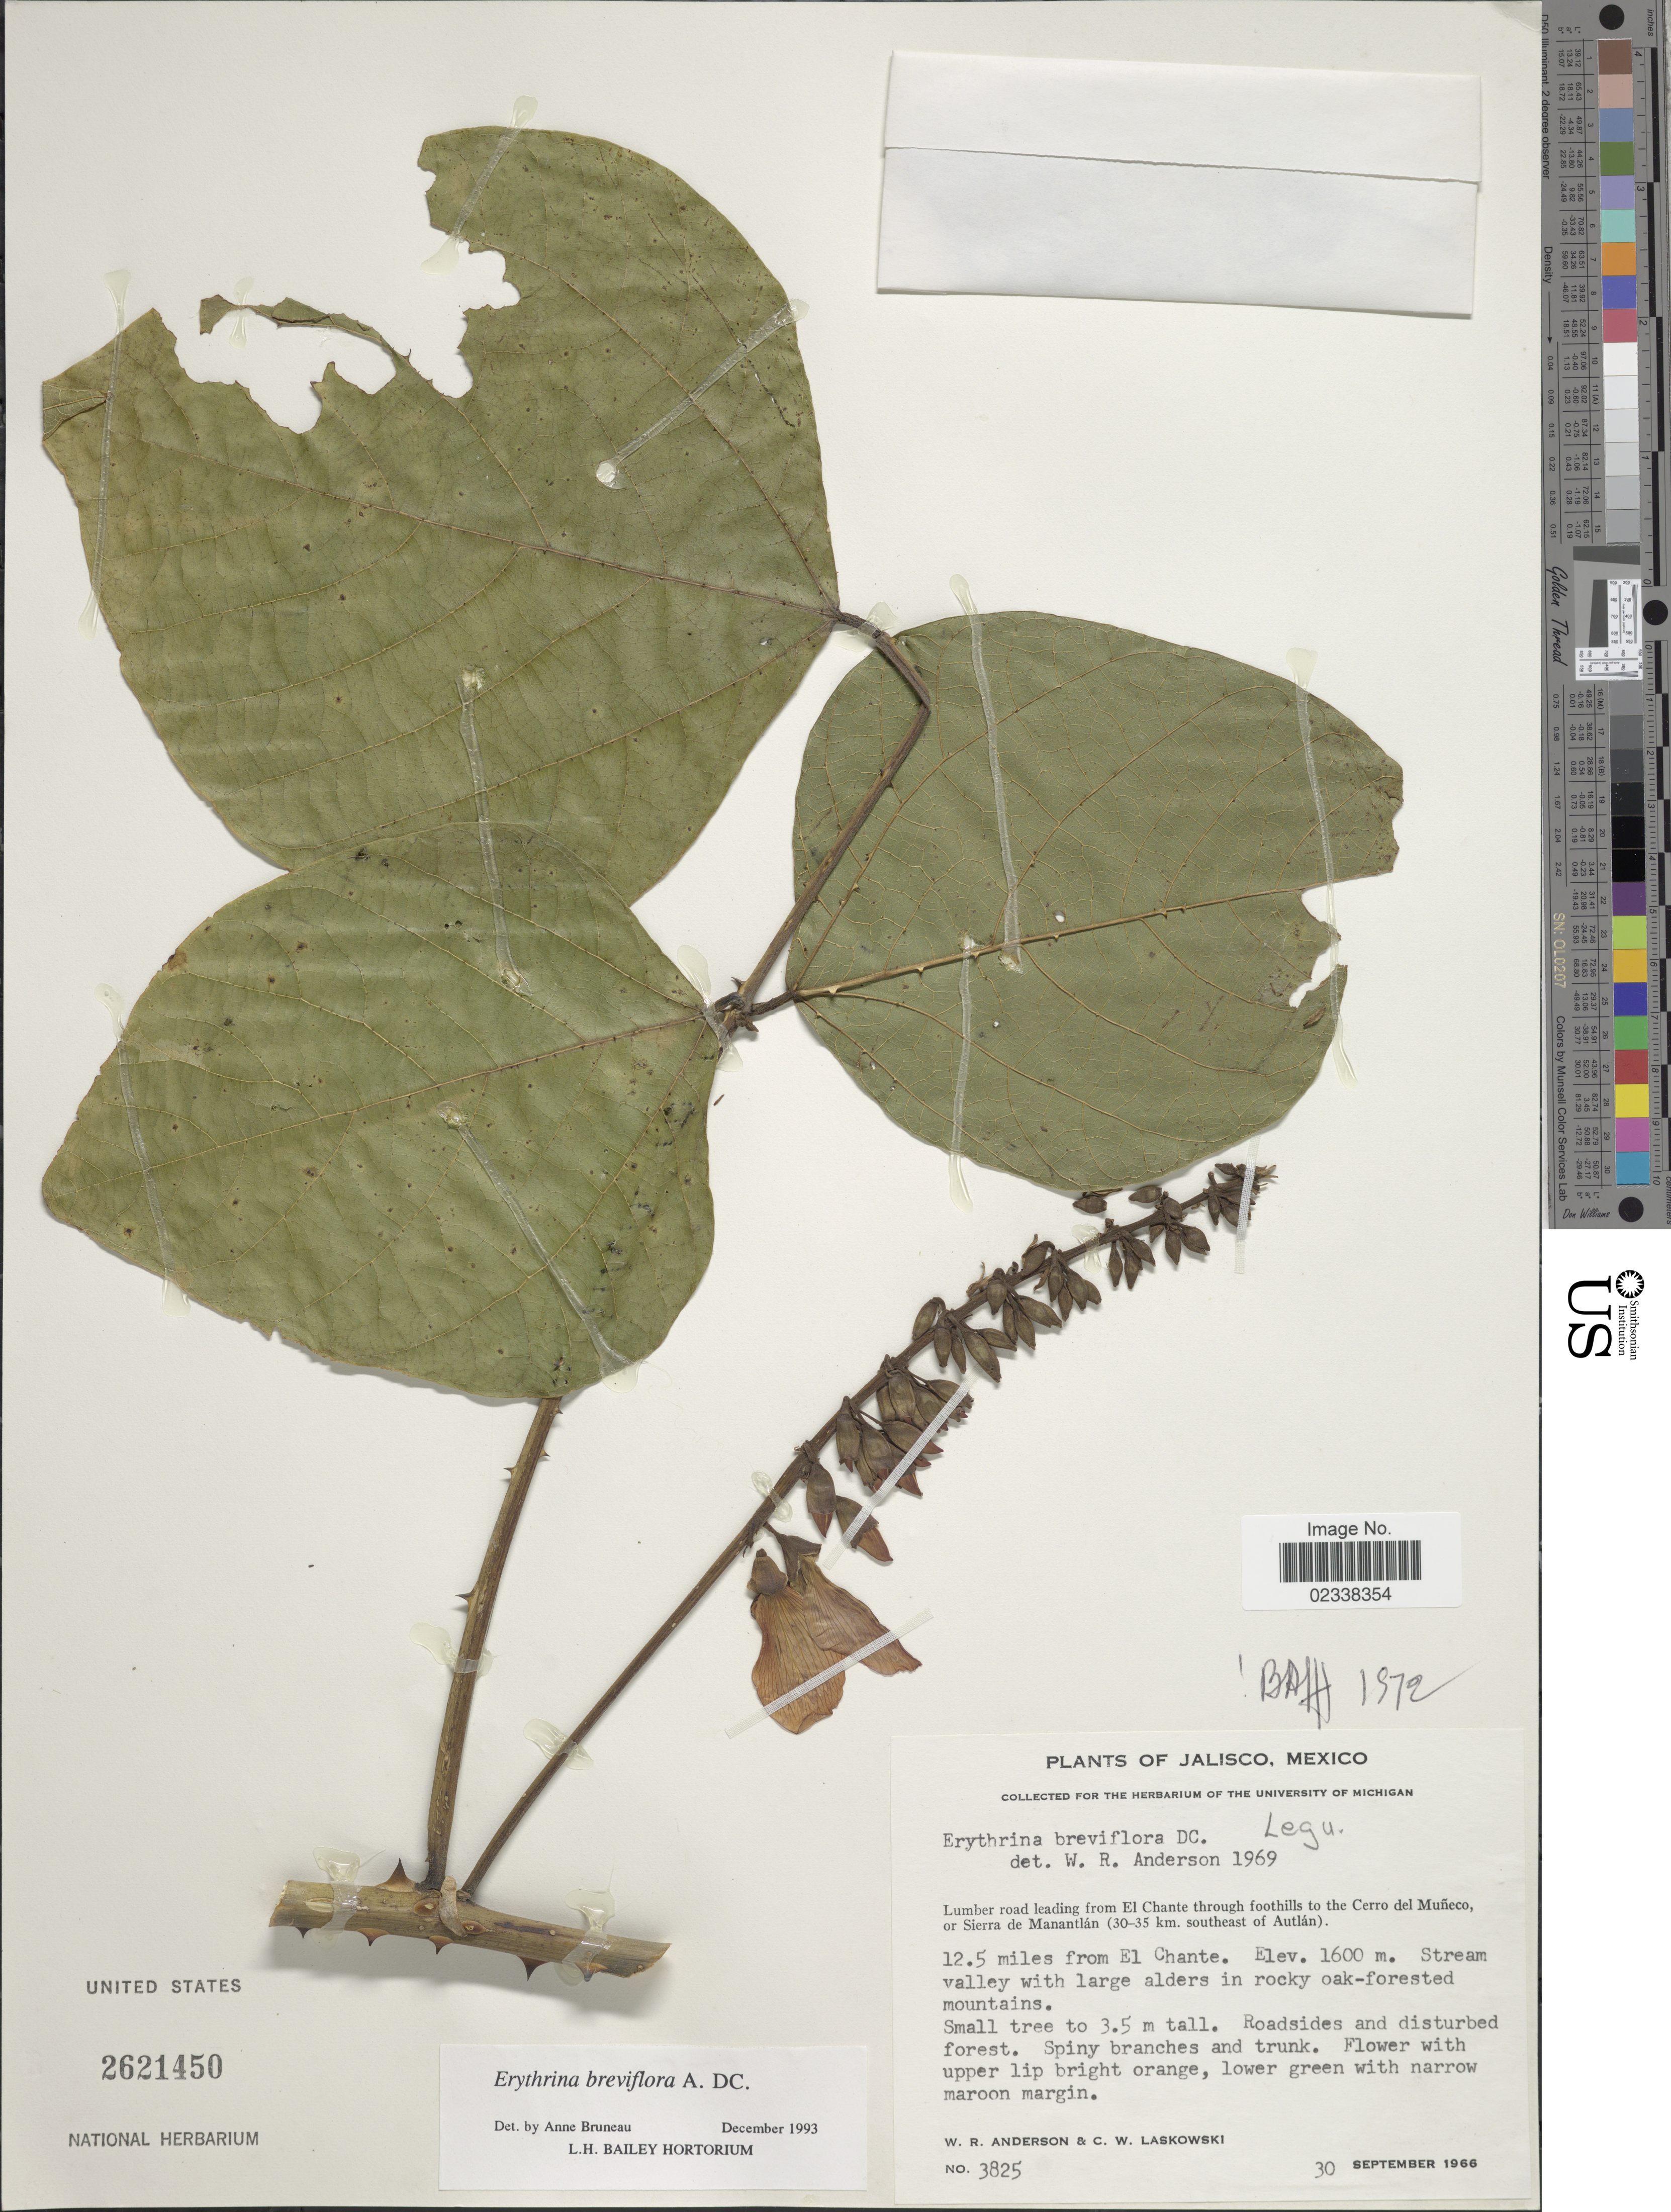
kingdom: Plantae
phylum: Tracheophyta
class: Magnoliopsida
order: Fabales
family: Fabaceae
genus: Erythrina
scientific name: Erythrina breviflora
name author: DC.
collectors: W. Anderson & C. Laskowski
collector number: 3825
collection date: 1966-09-30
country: Mexico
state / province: Jalisco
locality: Lumber road leading from El Chante through foothills to the Cerro del Muneco, or Sierra de Manantlan (30-35 km. southeast of Autlan) 12.5 miles from El Chante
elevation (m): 1600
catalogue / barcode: US 2621450